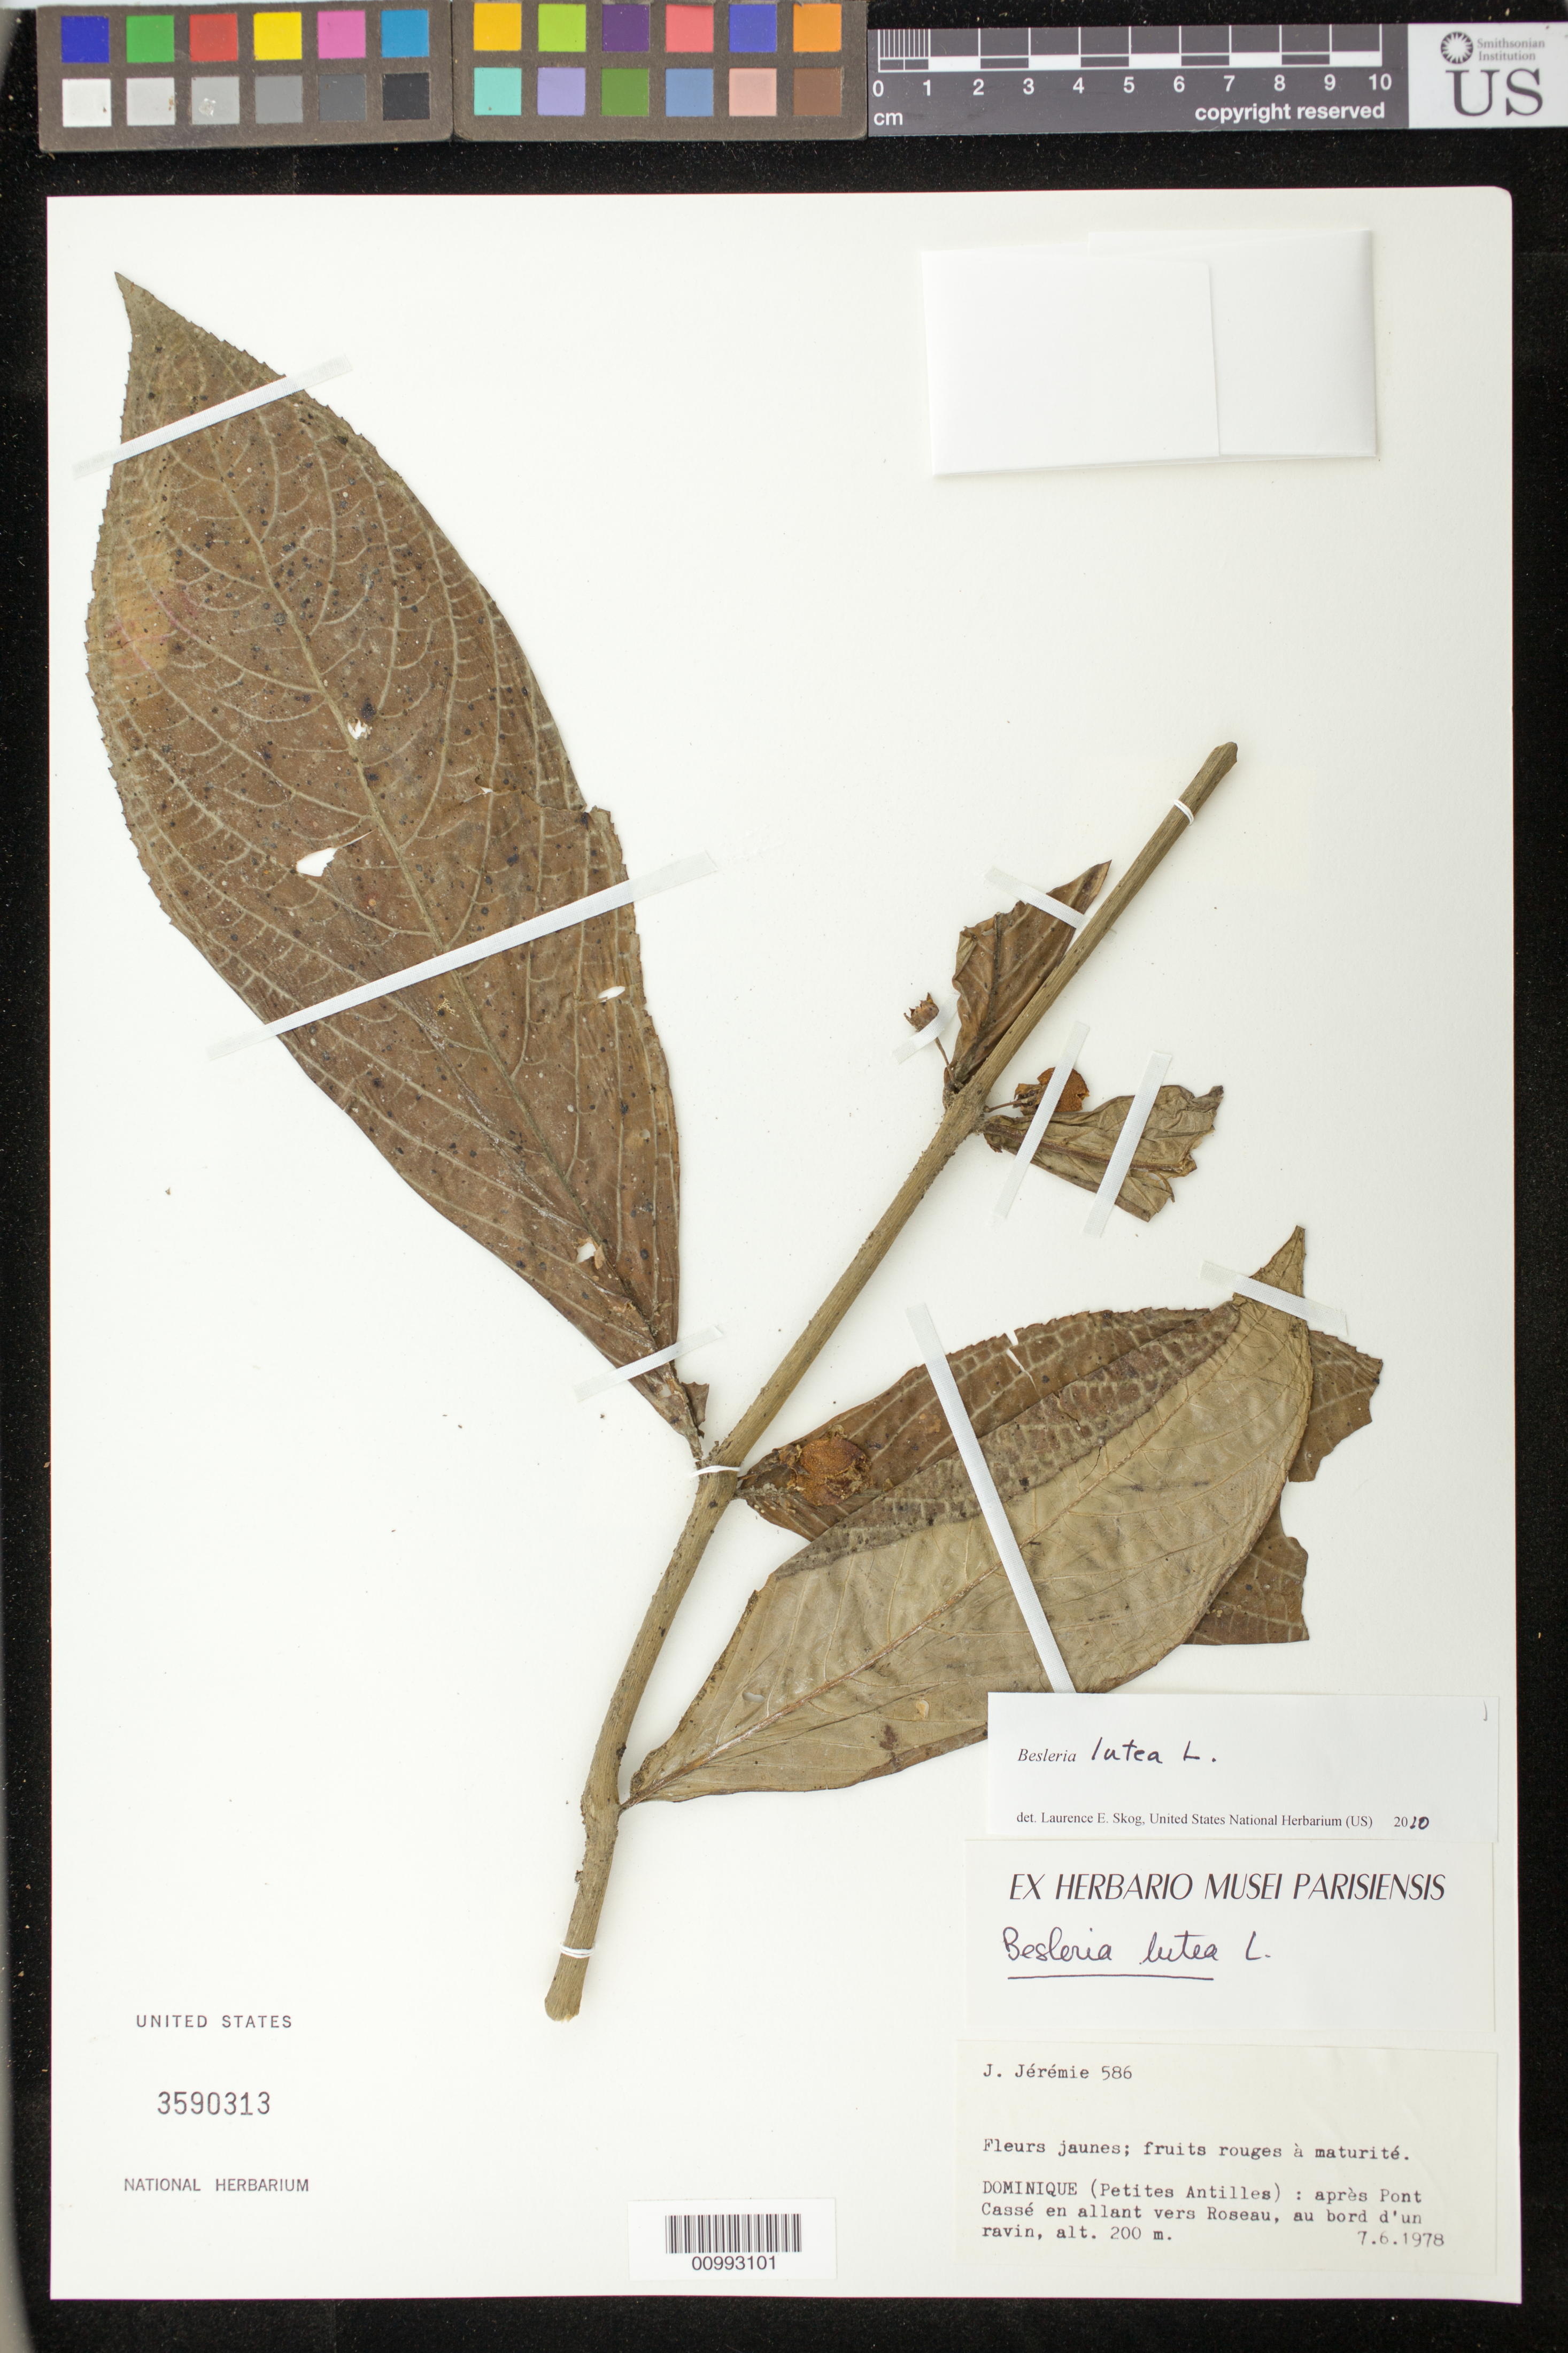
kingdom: Plantae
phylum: Tracheophyta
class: Magnoliopsida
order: Lamiales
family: Gesneriaceae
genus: Besleria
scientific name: Besleria lutea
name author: L.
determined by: Skog, Laurence E.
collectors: J. Jérémie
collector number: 586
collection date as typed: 07 Jun 1978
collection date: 1978-06-07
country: Dominica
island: Dominica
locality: Dominique (Petites Antilles); après Pont Cassé en allant vers Roseau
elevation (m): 200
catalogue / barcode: US 3590313